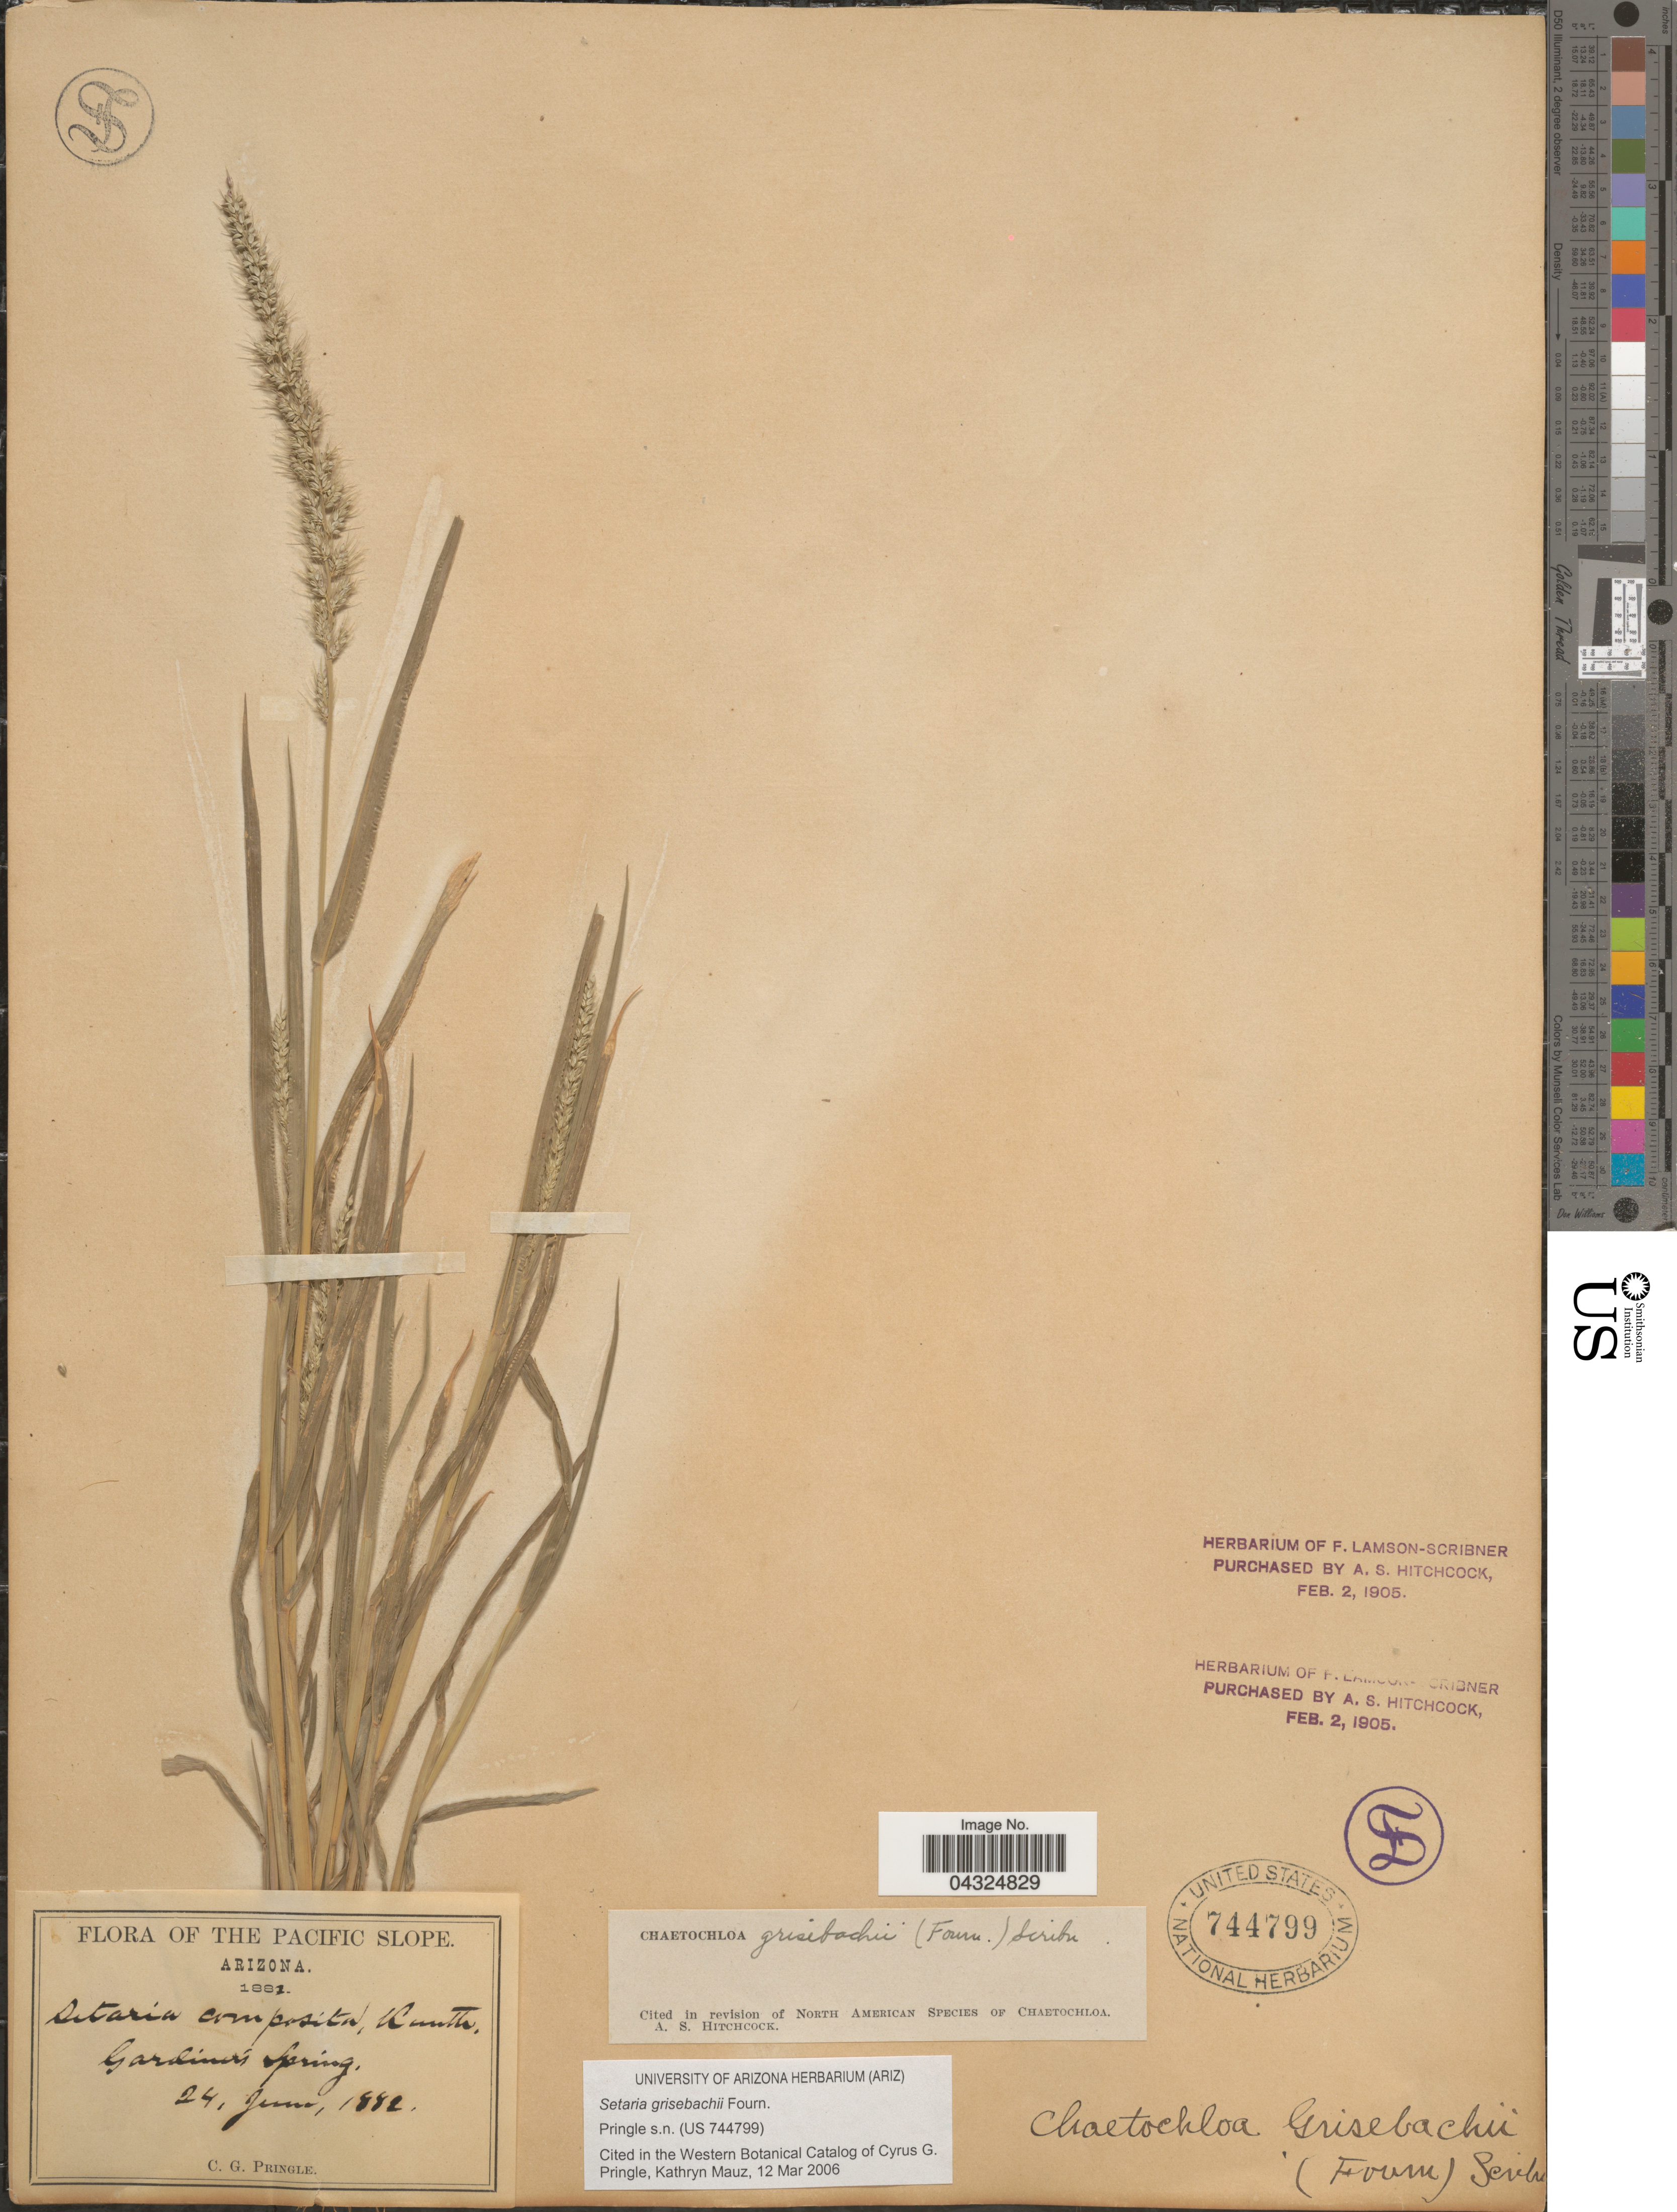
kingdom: Plantae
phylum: Tracheophyta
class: Liliopsida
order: Poales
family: Poaceae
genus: Setaria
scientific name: Setaria grisebachii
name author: E. Fourn.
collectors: C. G. Pringle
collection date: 1882-06-24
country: United States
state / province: Arizona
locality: The Pacific Slope. Gardiner's Spring.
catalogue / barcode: US 744799